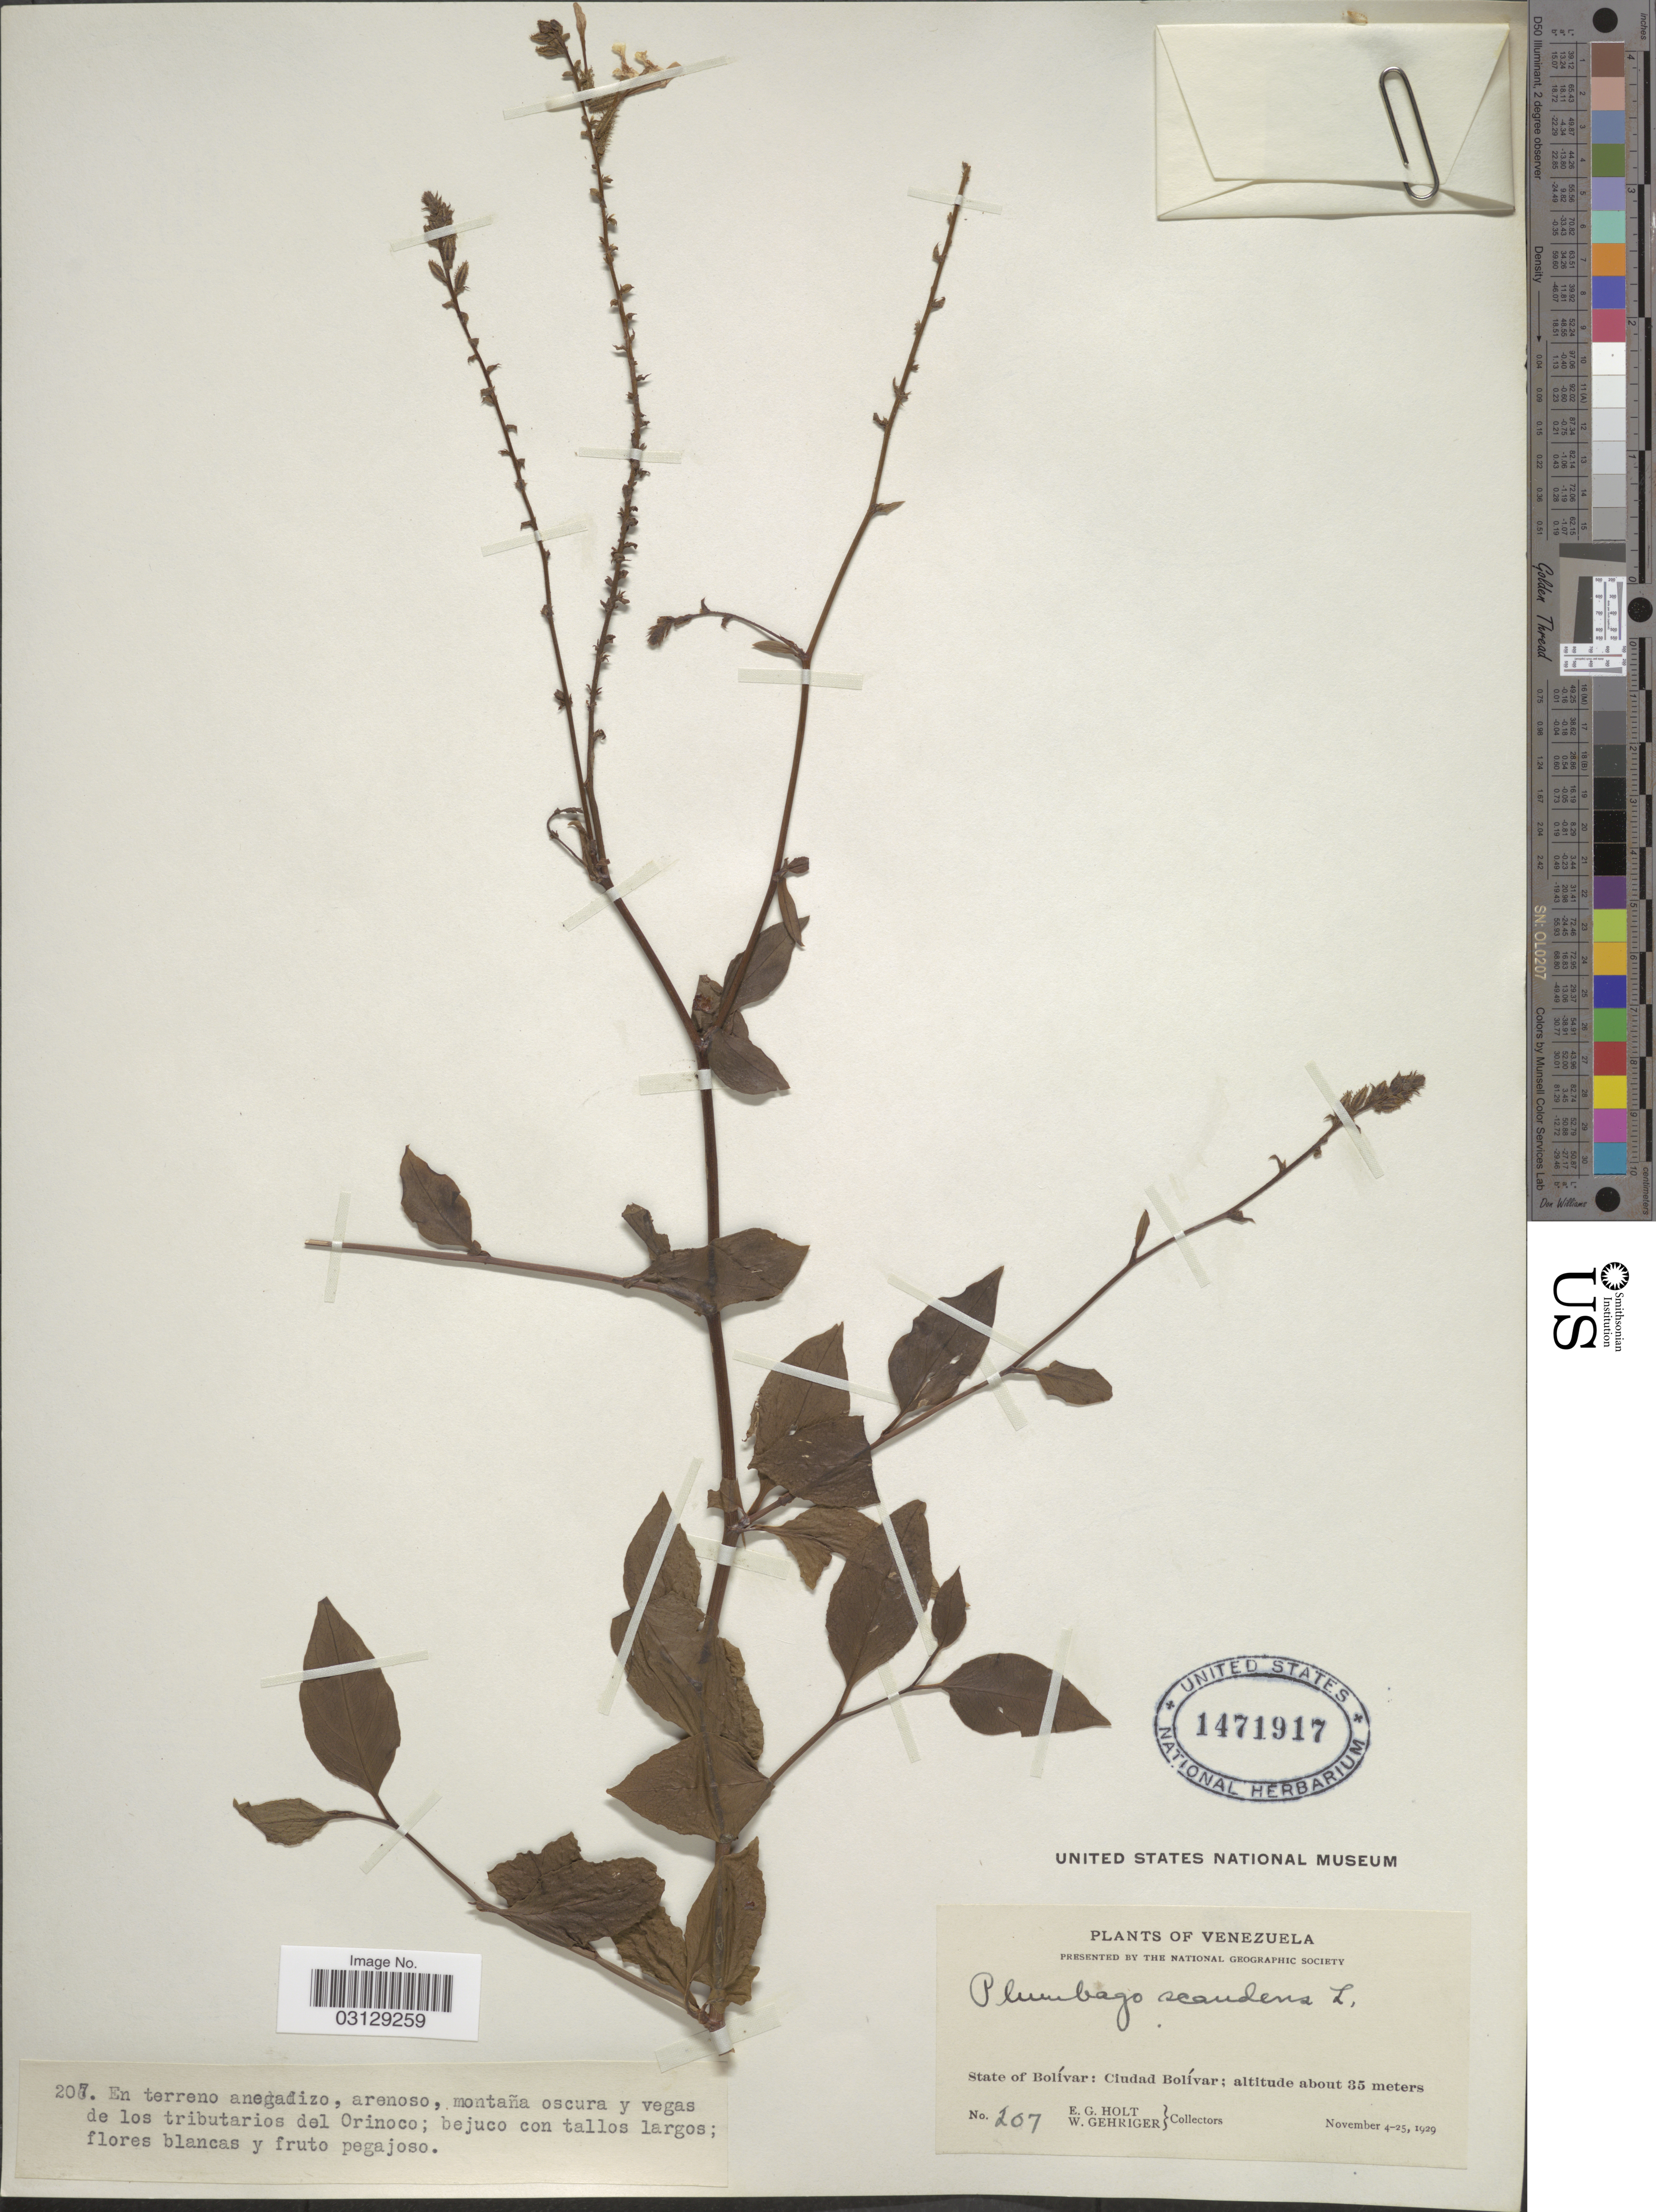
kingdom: Plantae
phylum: Tracheophyta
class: Magnoliopsida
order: Caryophyllales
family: Plumbaginaceae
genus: Plumbago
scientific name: Plumbago scandens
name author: L.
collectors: E. G. Holt & W. Gehriger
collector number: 207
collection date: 1929-11-04/1929-11-25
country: Venezuela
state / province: Bolivar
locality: Ciudad Bolívar. Tributarios del Orinoco.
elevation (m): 35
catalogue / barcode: US 1471917